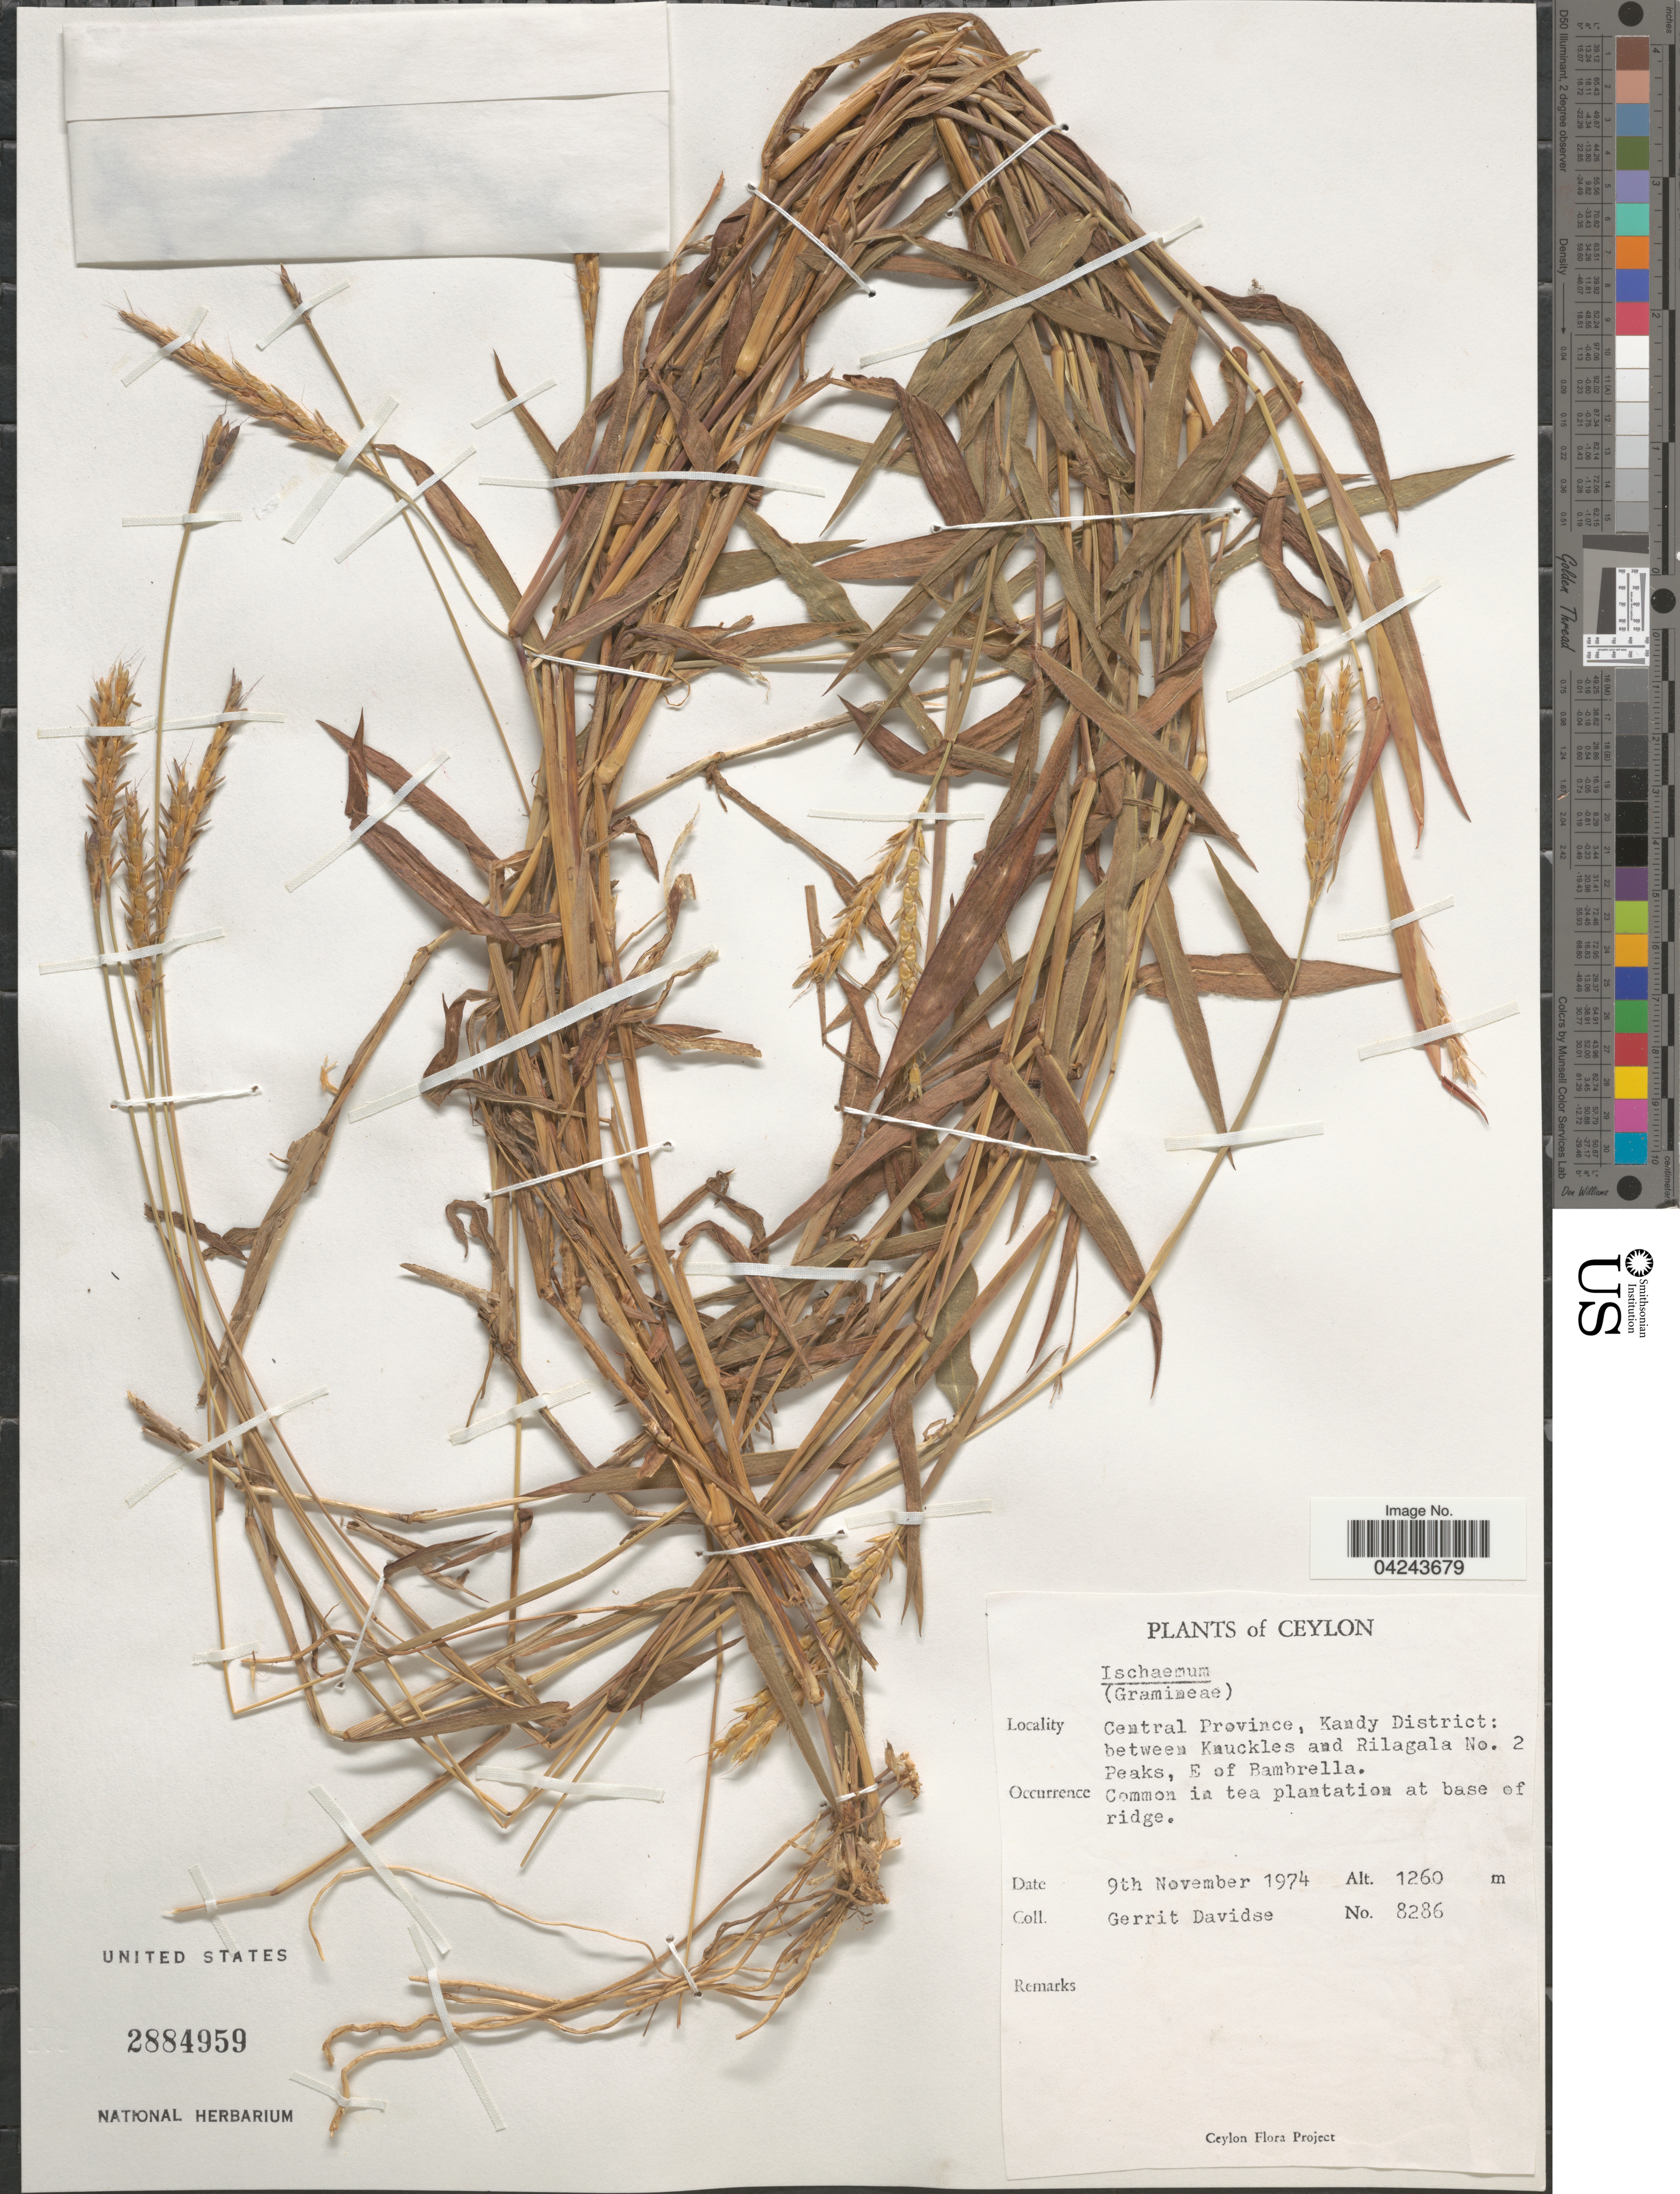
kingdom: Plantae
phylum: Tracheophyta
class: Liliopsida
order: Poales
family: Poaceae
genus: Ischaemum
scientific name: Ischaemum sp.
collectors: G. Davidse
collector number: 8286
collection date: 1974-11-09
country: Sri Lanka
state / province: Central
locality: Ceylon. Kandy District: between Kauckles and Rilagala No. 2 Peaks, E of Bambrella.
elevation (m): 1260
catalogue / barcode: US 2884959